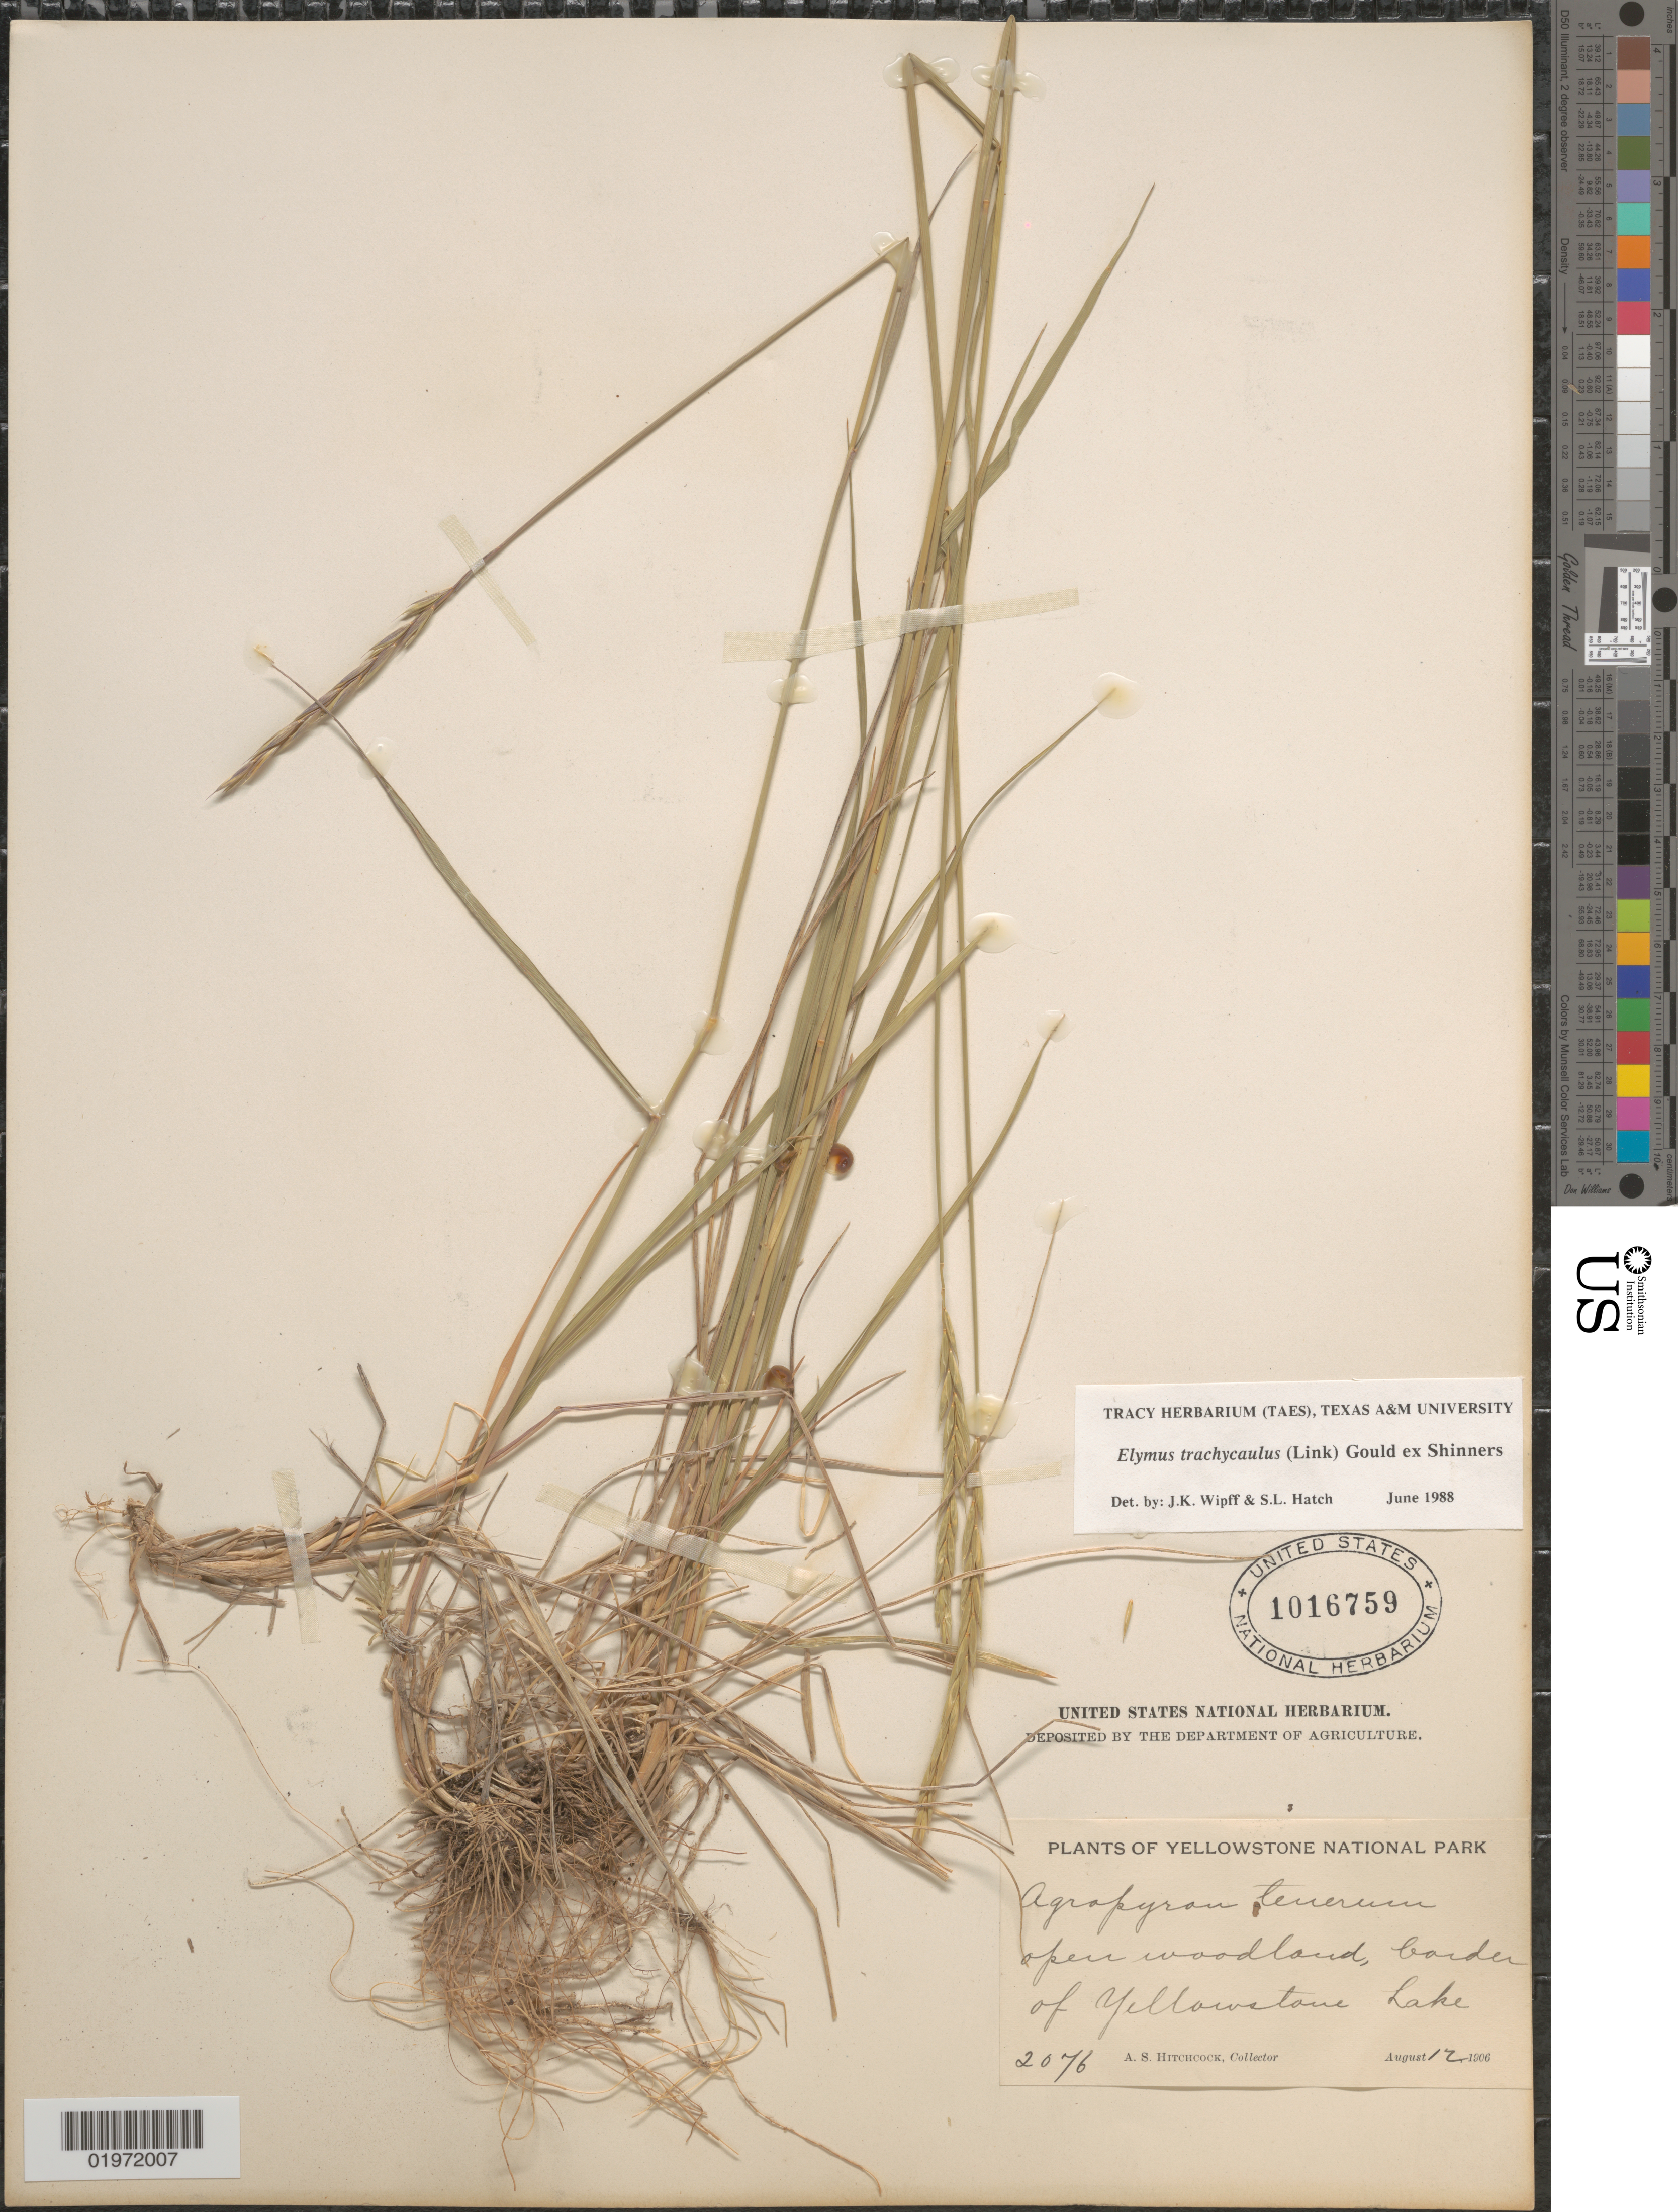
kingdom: Plantae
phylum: Tracheophyta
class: Liliopsida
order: Poales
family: Poaceae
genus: Elymus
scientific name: Elymus trachycaulus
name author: (Link) Gould ex Shinners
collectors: A. S. Hitchcock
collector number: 2076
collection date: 1906-08-12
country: United States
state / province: Wyoming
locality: Yellowstone National Park. Open woodland, border of Yellowstone Lake.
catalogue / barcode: US 1016759